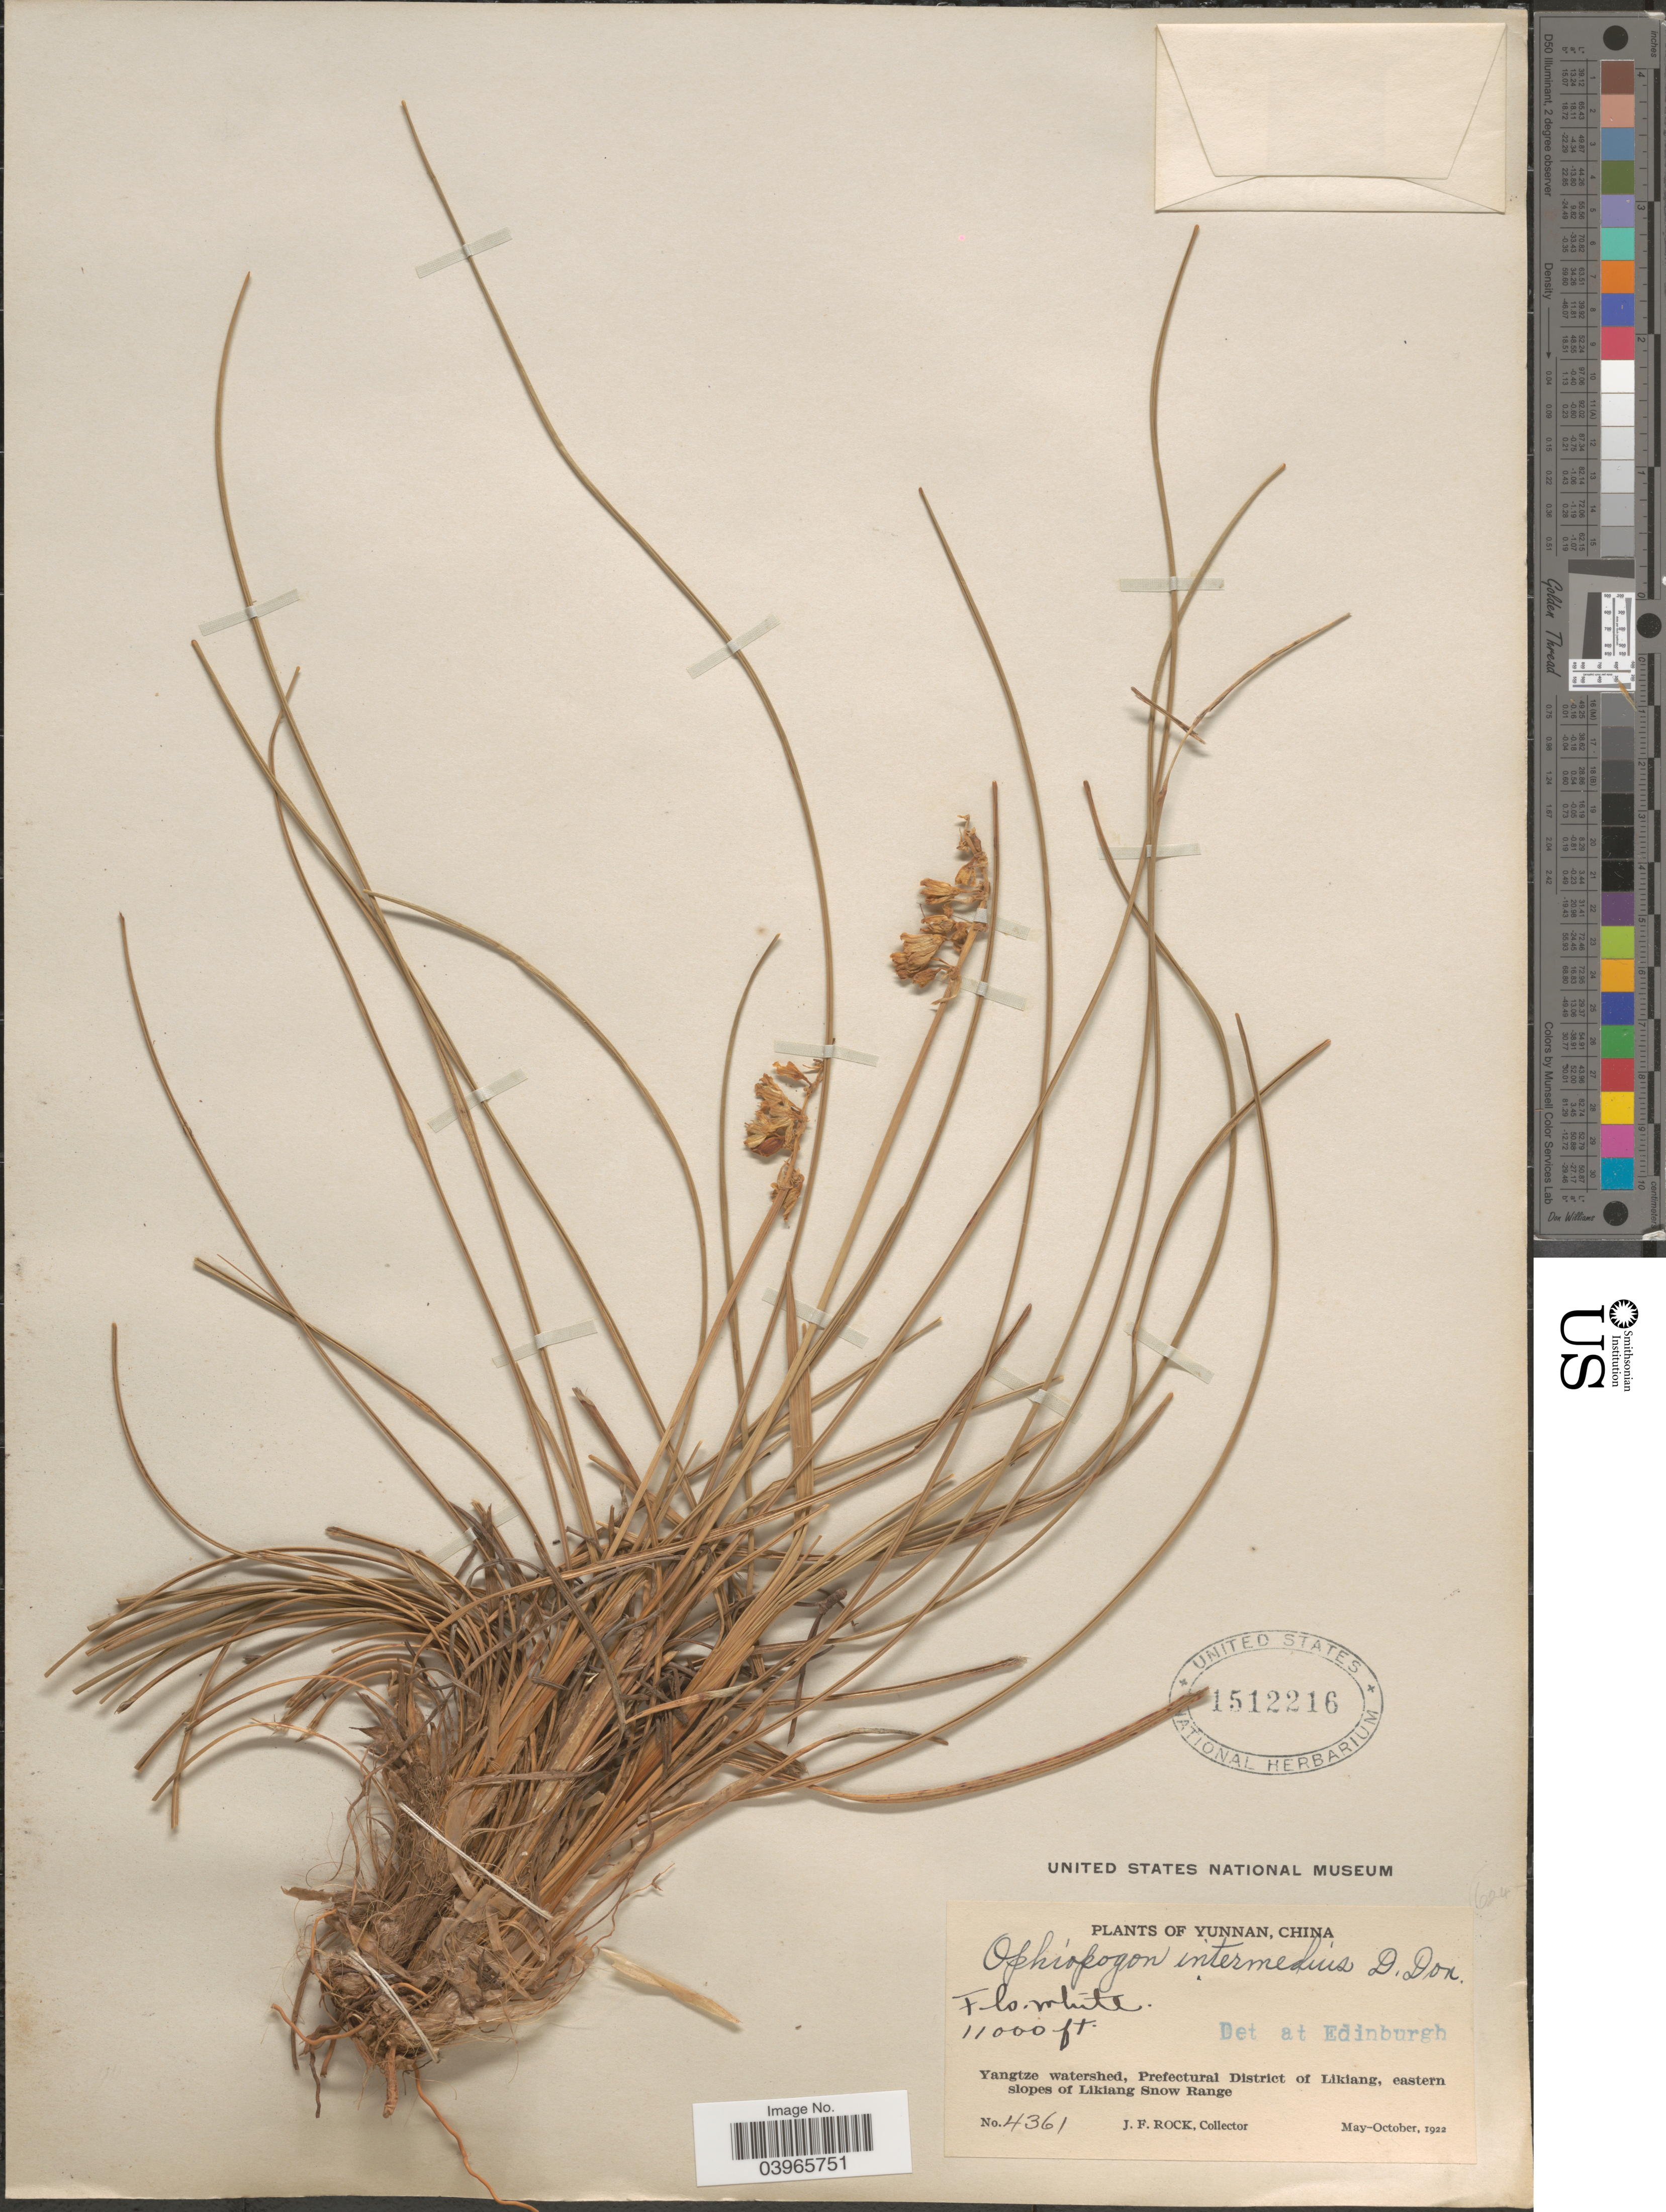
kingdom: Plantae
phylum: Tracheophyta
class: Liliopsida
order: Asparagales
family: Asparagaceae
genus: Ophiopogon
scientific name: Ophiopogon intermedius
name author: D. Don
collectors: J. Rock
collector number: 4361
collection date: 1922-05/1922-10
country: China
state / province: Yunnan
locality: Yangtze watershed, Prefectural District of Likiang, eastern slopes of Likiang Snow Range.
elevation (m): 3353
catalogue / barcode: US 1512216